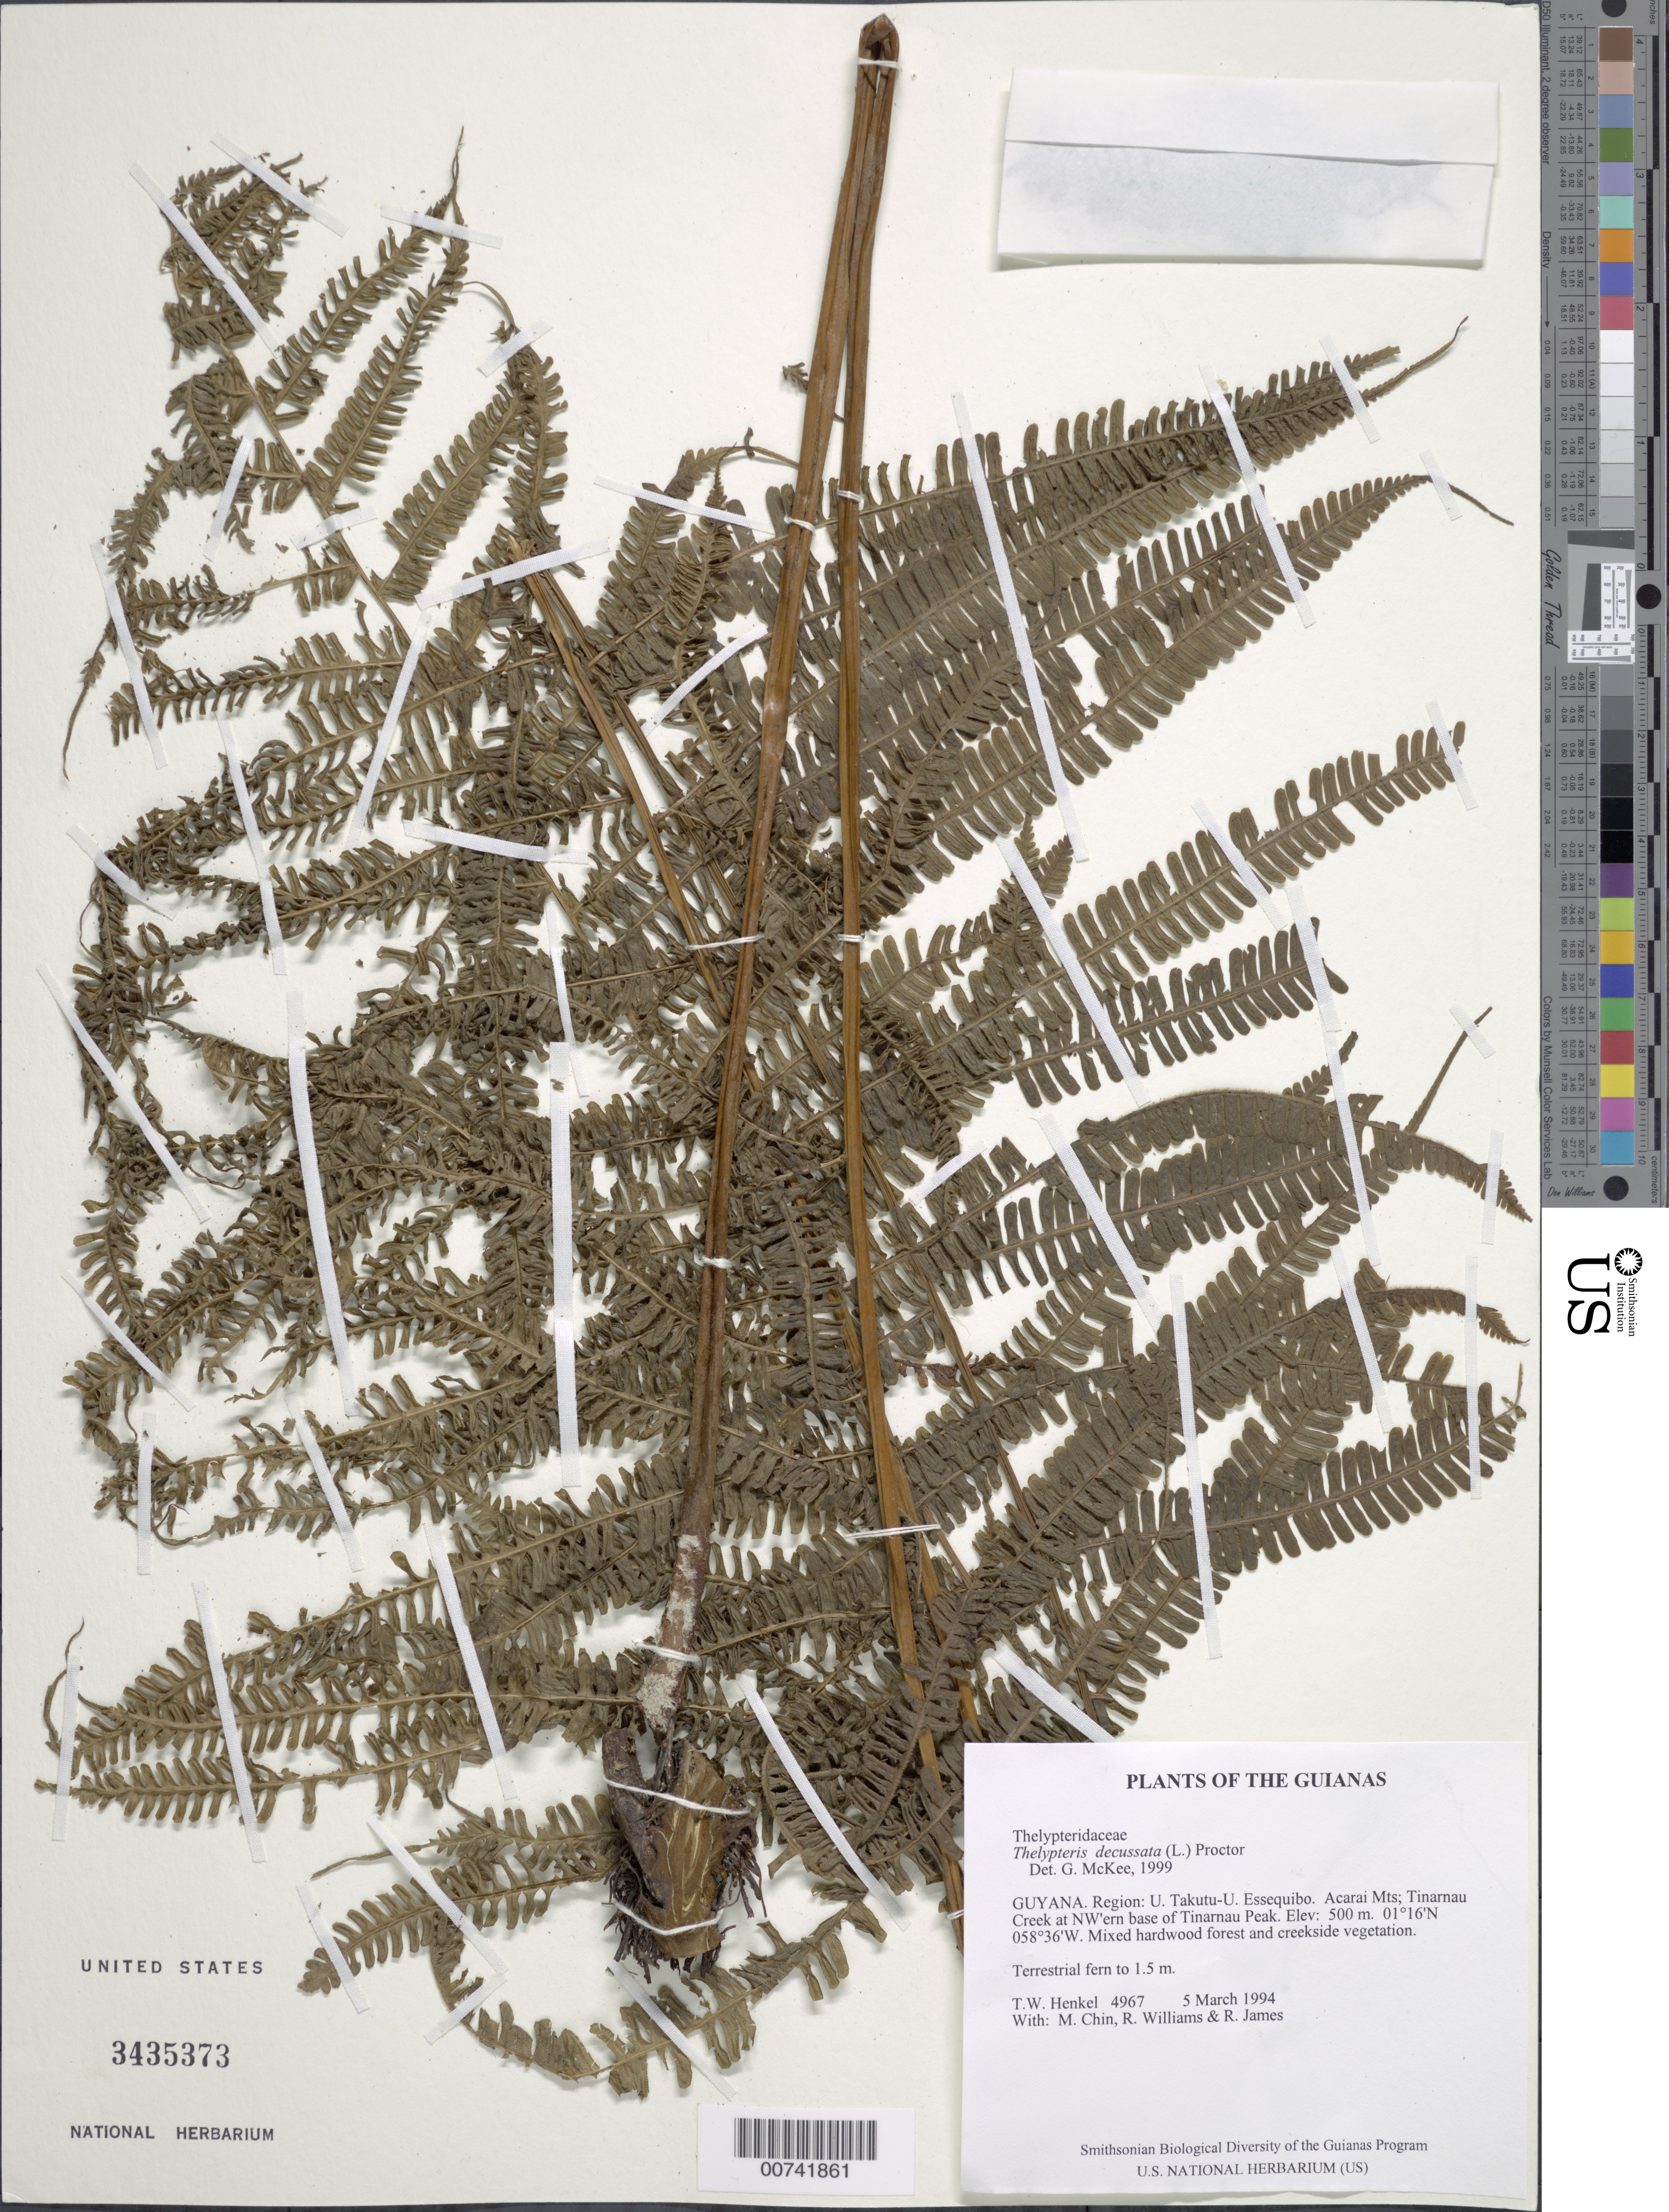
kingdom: Plantae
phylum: Tracheophyta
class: Polypodiopsida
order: Polypodiales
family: Thelypteridaceae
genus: Steiropteris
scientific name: Steiropteris decussata var. decussata (L.) comb. nov., ined. 2015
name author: (L.)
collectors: T. Henkel, M. Chin, R. Williams & R. James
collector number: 4967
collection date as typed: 5 March 1994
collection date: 1994-03-05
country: Guyana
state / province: U. Takutu-U. Essequibo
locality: Acarai Mts; Tinarnau Creek at northwestern base of Tinarnau Peak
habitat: Mixed hardwood forest and creekside vegetation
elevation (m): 500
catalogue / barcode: US 3435373